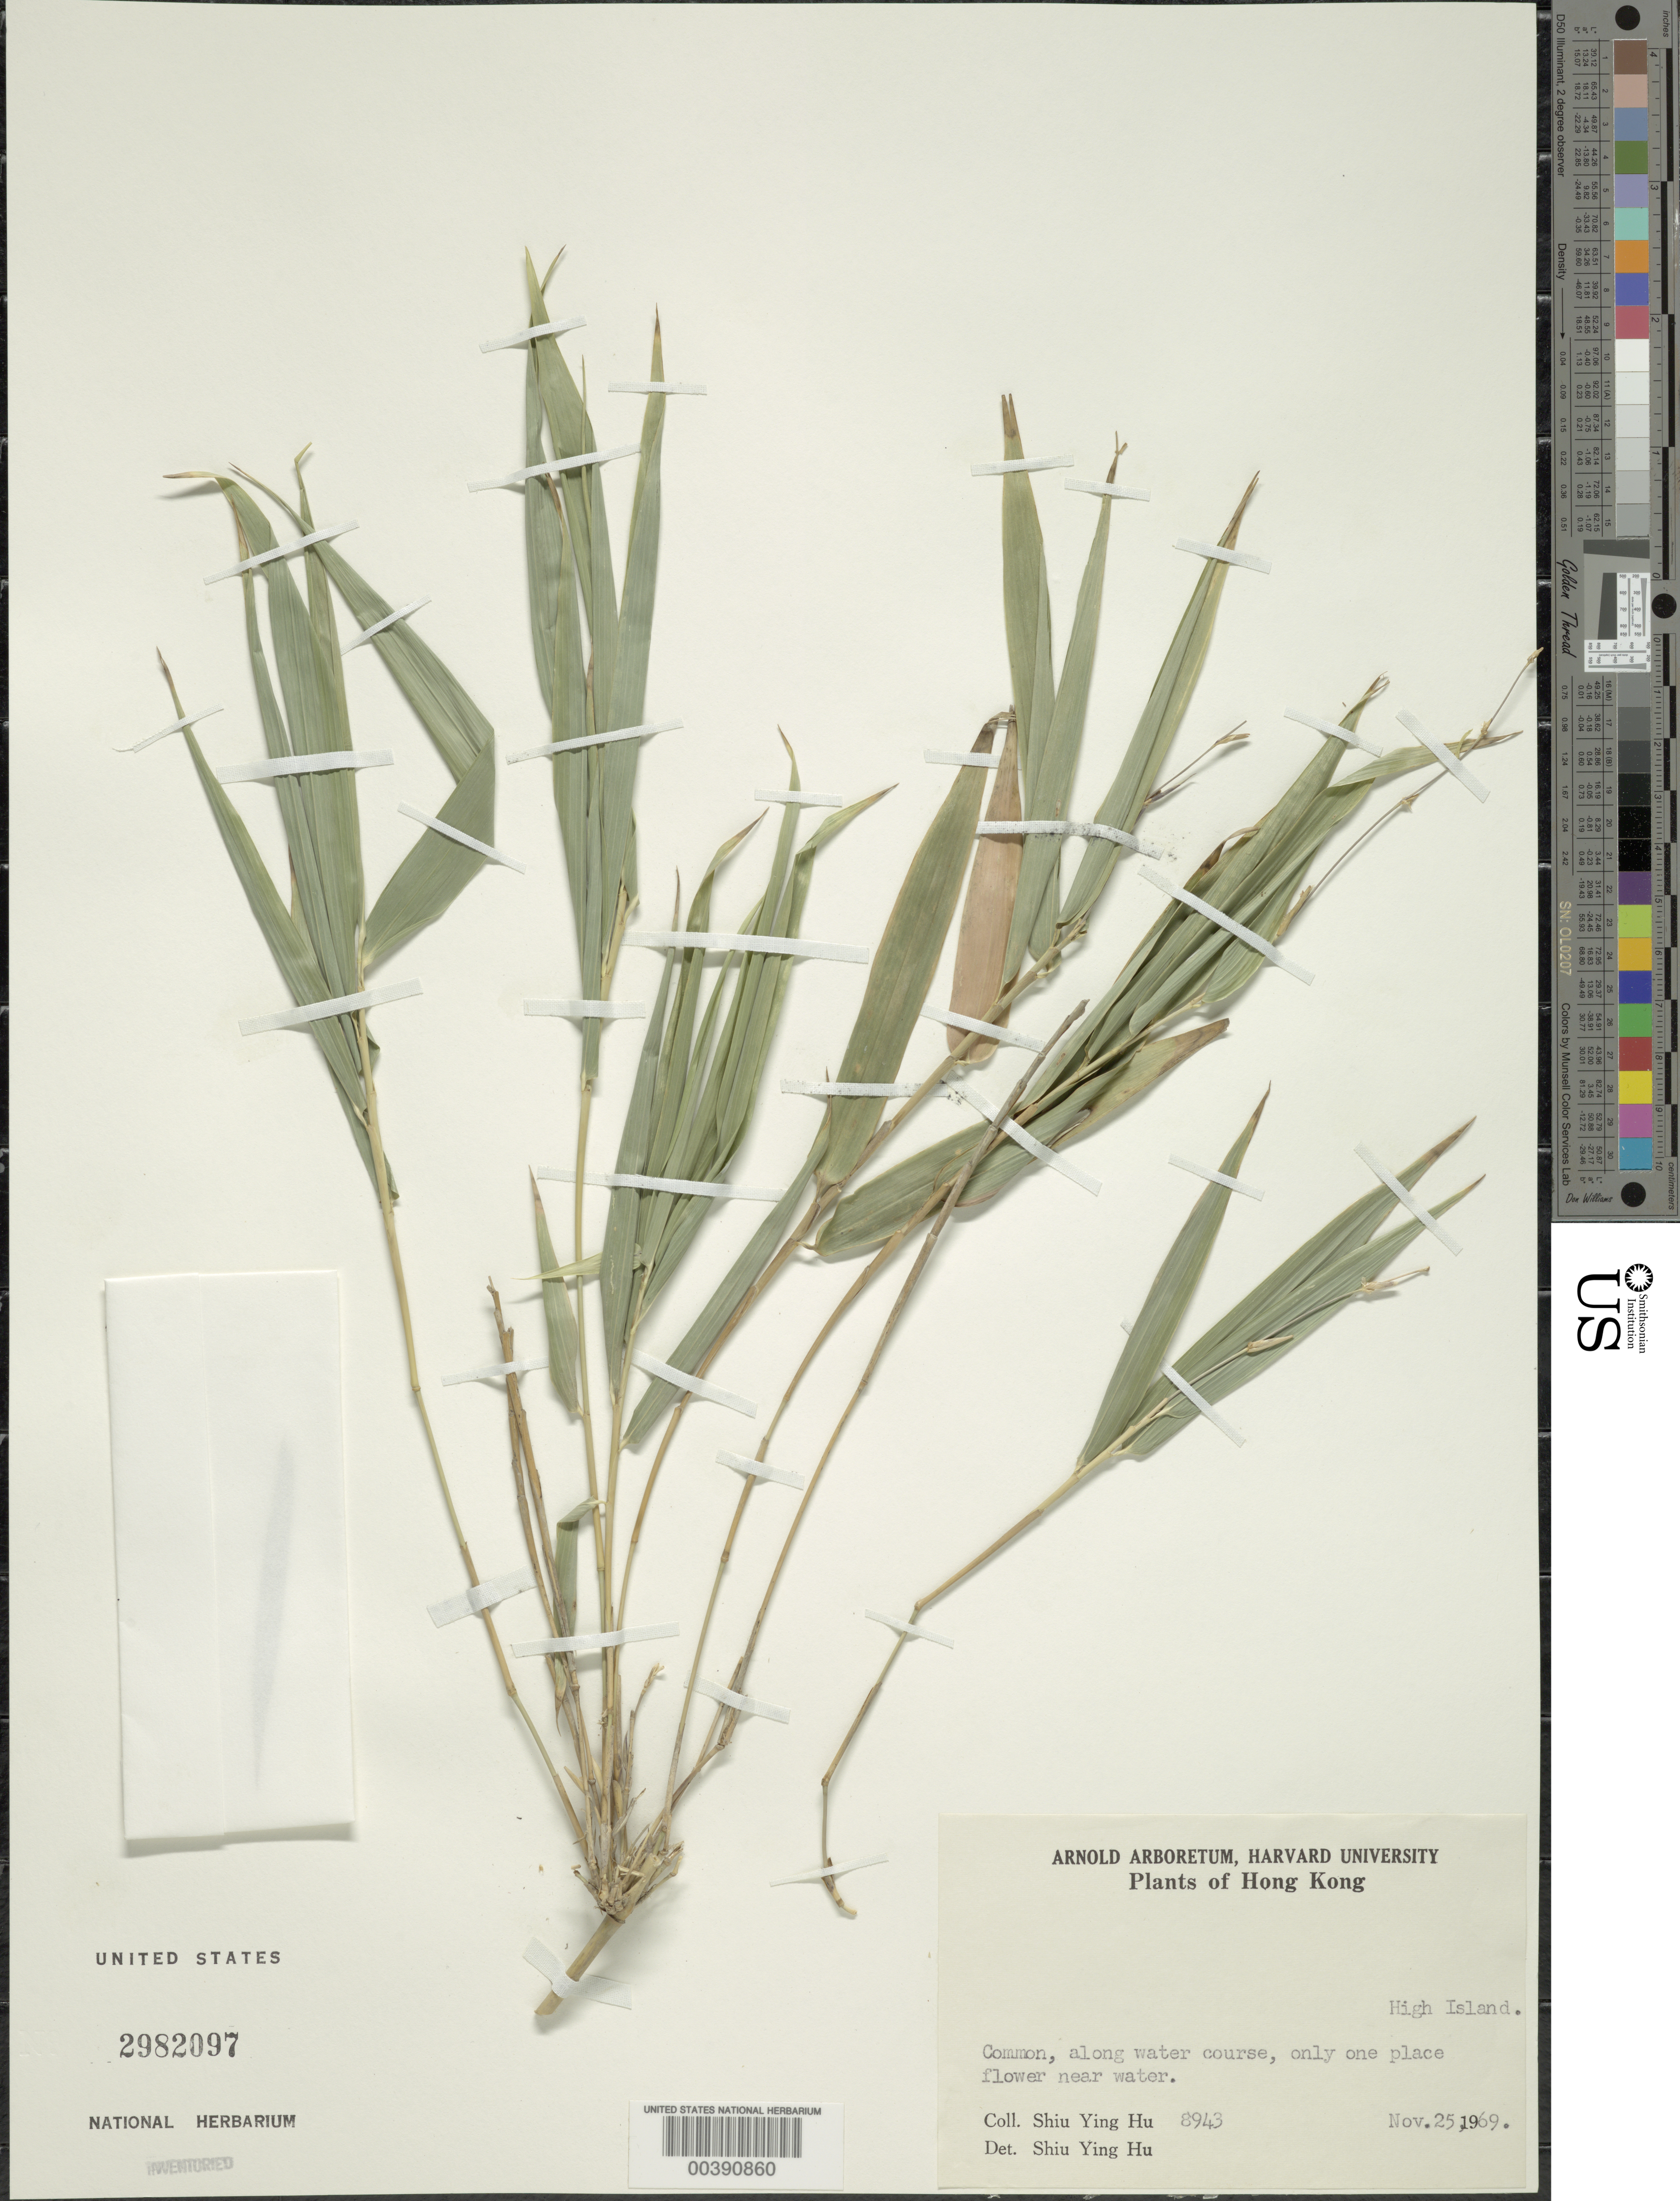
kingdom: Plantae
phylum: Tracheophyta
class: Liliopsida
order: Poales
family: Poaceae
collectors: Y. Shiu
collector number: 8943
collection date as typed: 25 Nov 1969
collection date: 1969-11-25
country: China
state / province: Hong Kong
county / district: New Territories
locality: High i.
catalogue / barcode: US 2982097